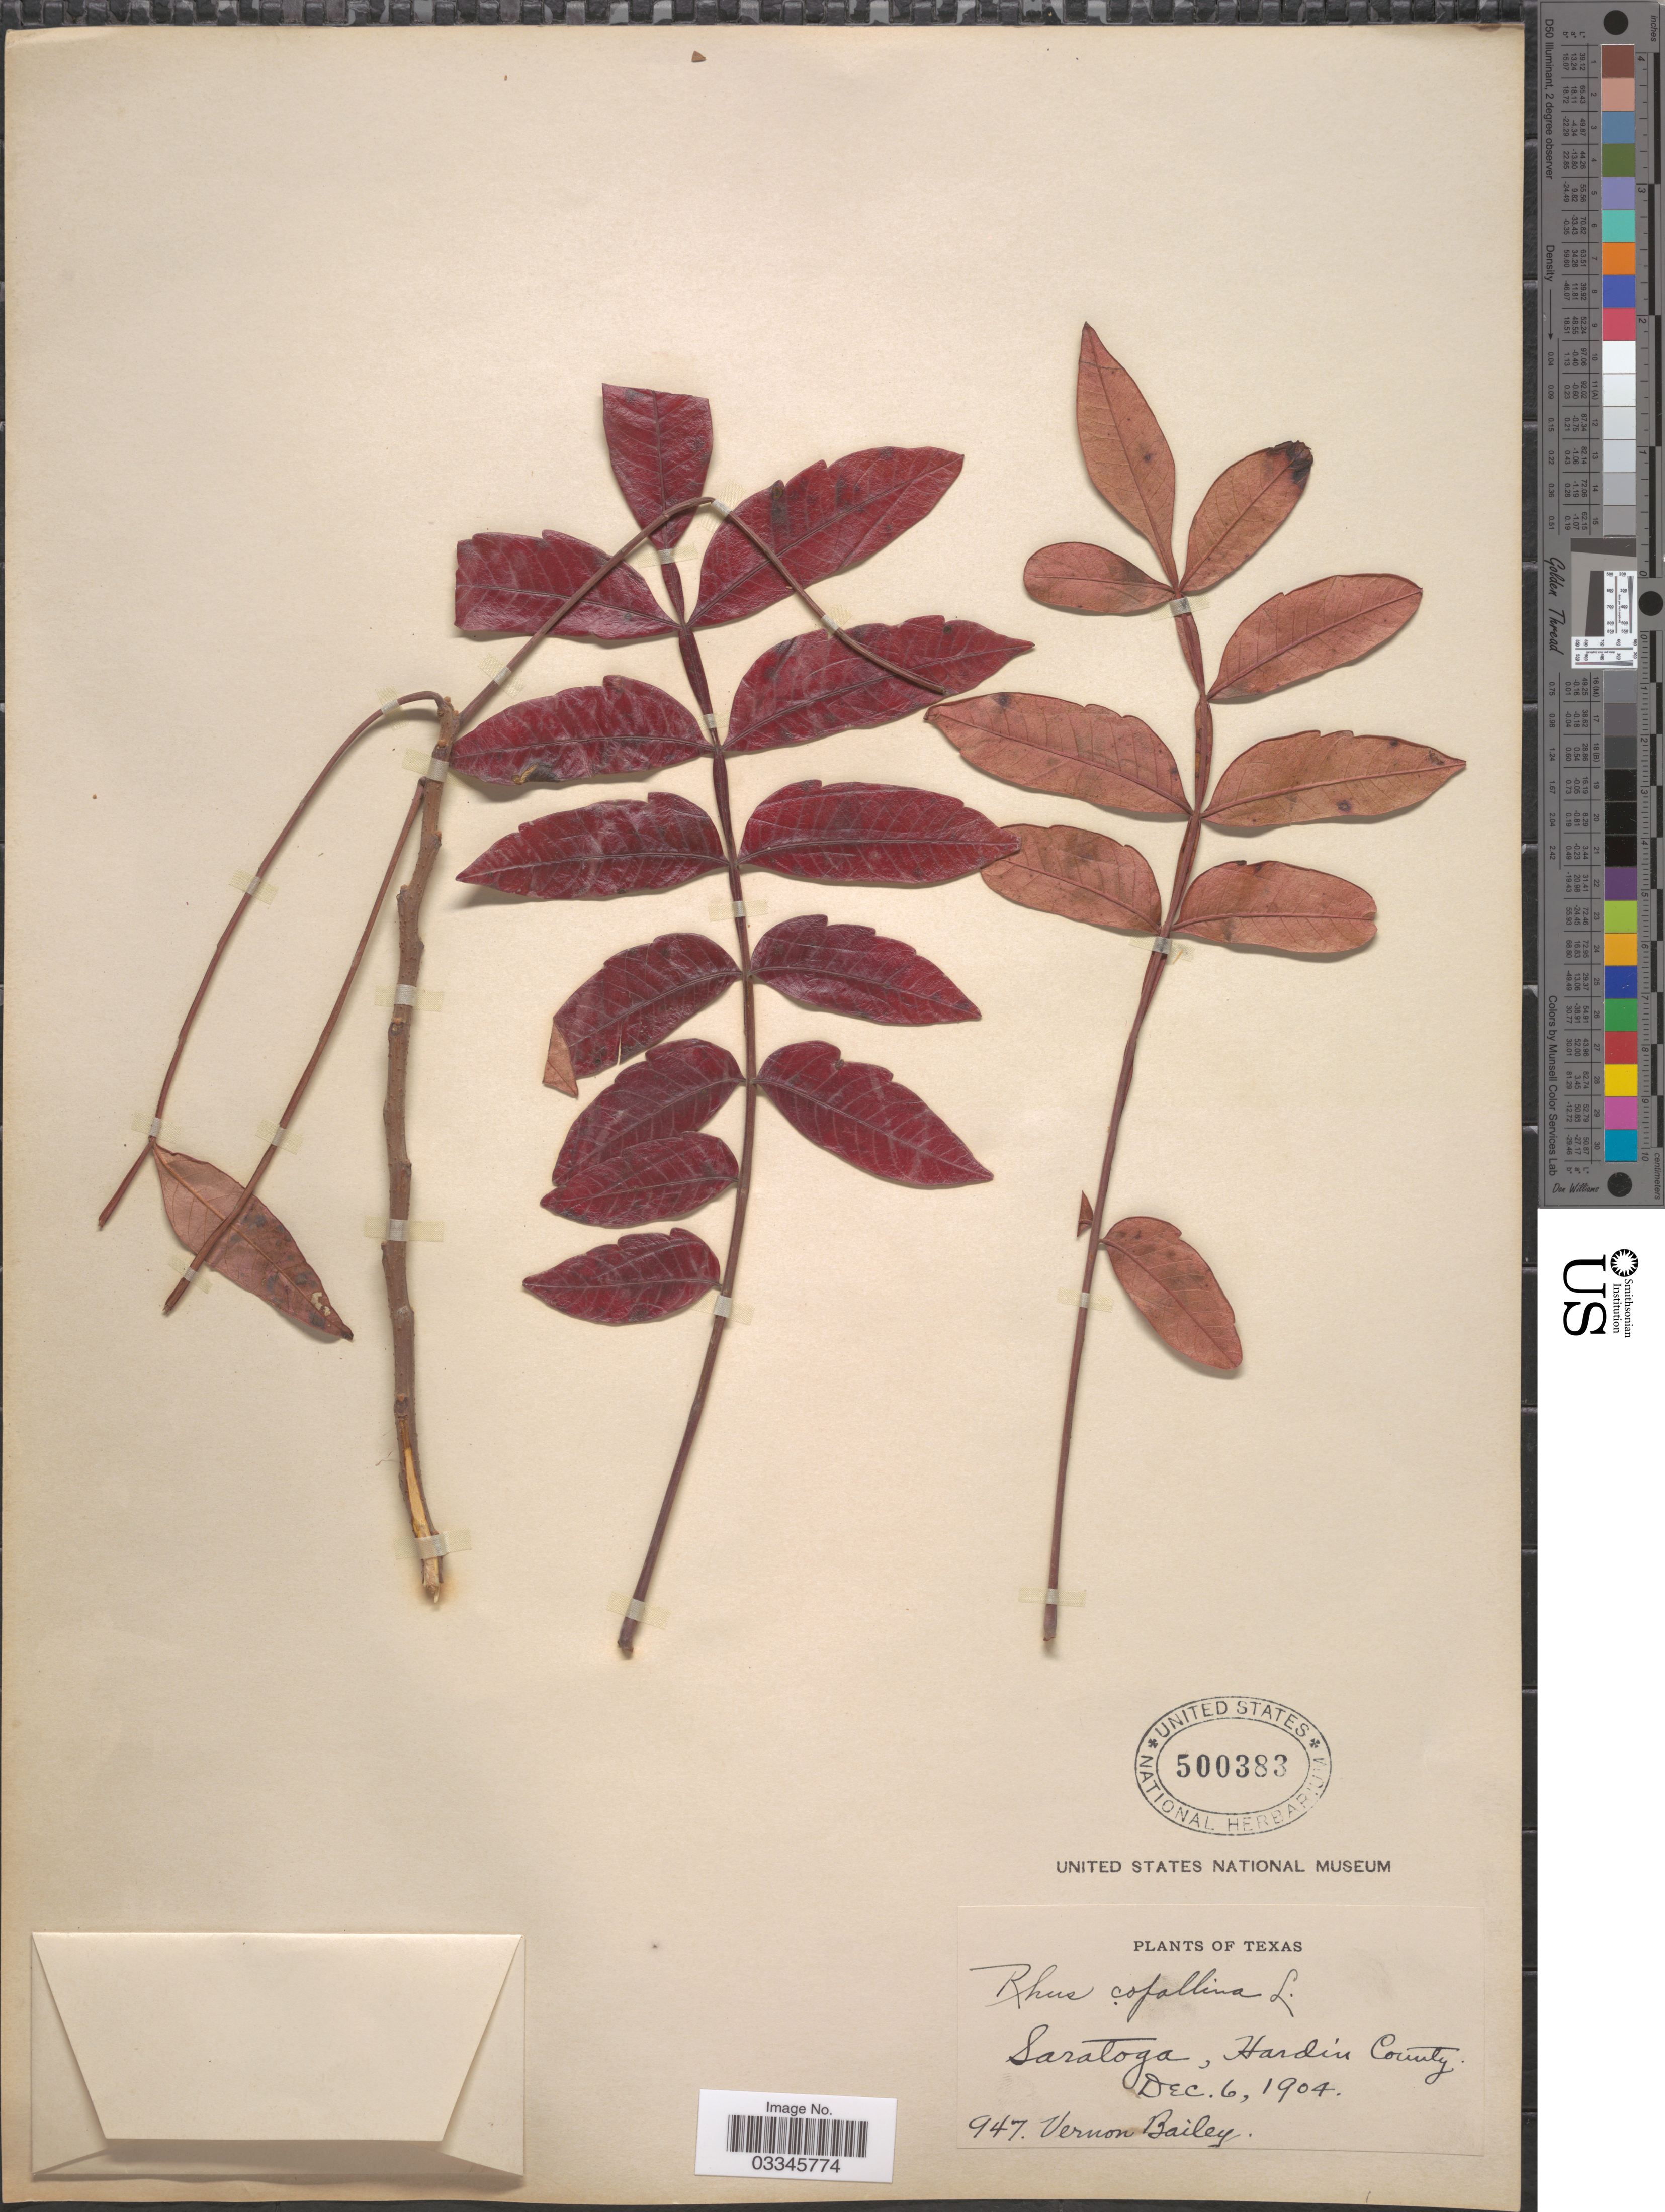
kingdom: Plantae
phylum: Tracheophyta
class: Magnoliopsida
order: Sapindales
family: Anacardiaceae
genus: Rhus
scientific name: Rhus copallinum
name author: L.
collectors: V. O. Bailey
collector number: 947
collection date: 1904-12-06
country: United States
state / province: Texas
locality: Saratoga, Hardin County.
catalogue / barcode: US 500383